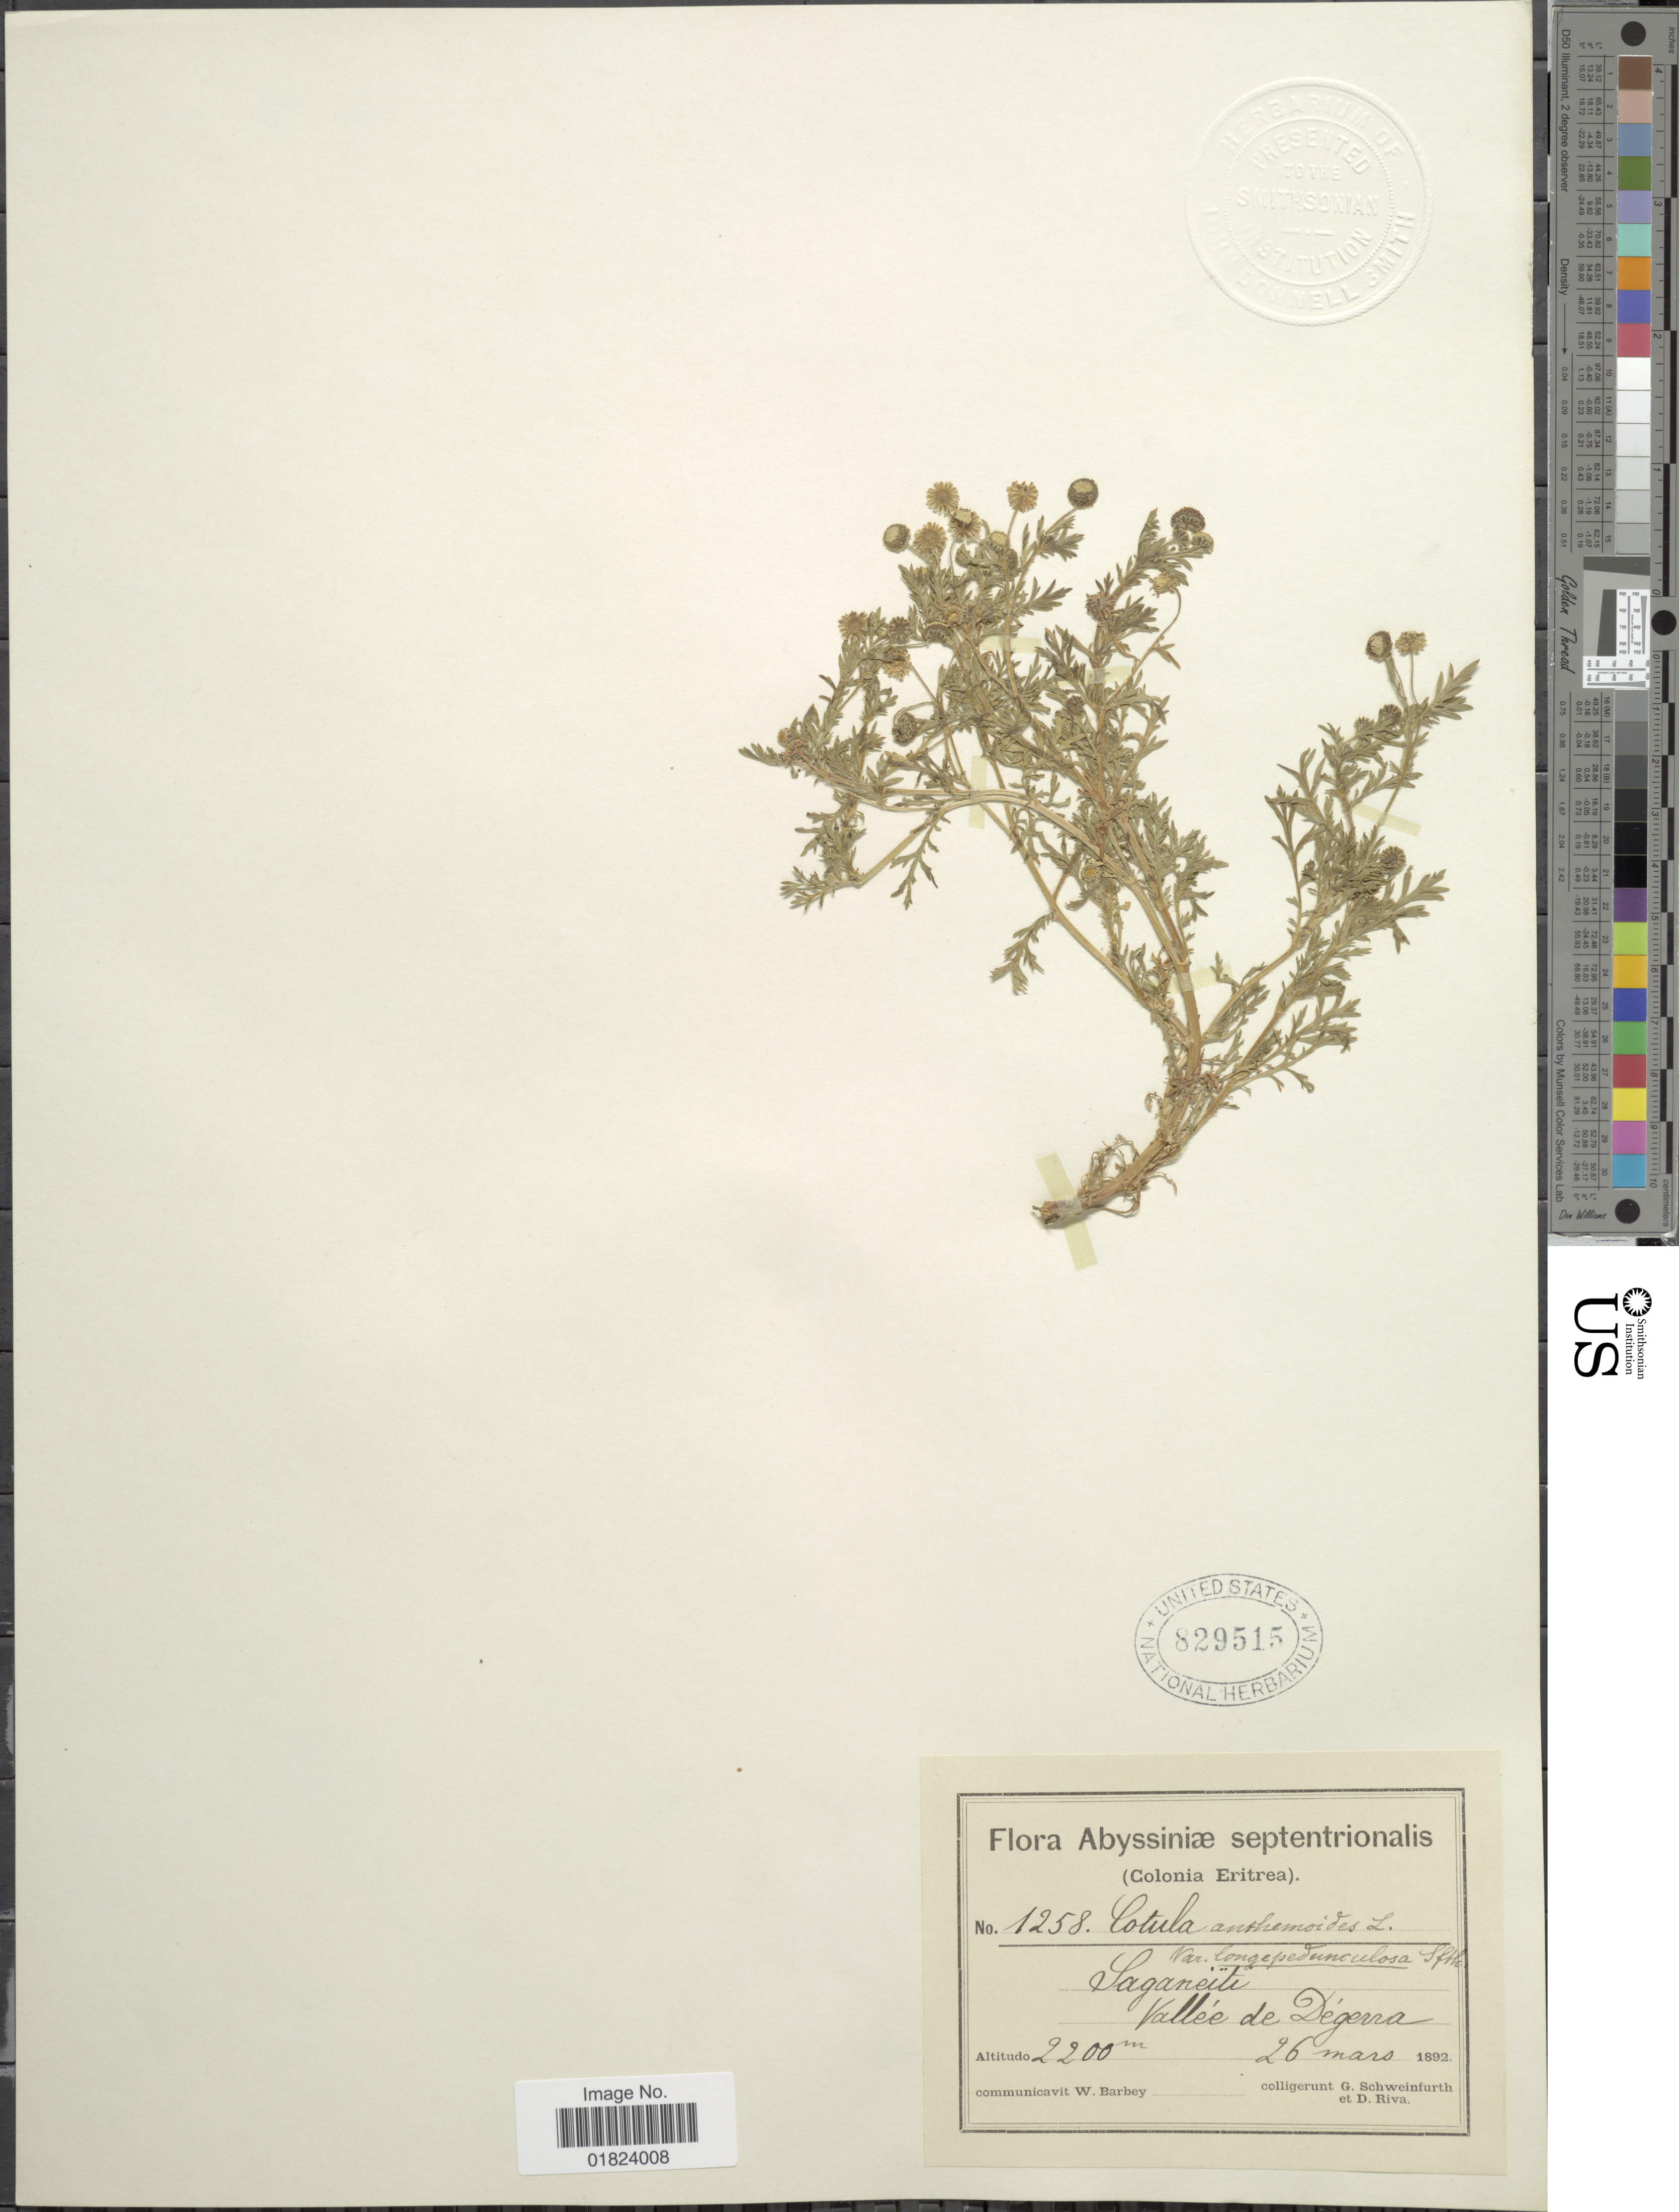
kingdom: Plantae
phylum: Tracheophyta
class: Magnoliopsida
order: Asterales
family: Asteraceae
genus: Cotula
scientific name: Cotula anthemoides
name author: L.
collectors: G. A. Schweinfurth & D. Riva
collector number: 1258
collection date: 1892-03-26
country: Eritrea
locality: Abyssiniae septentrionalis (Colonia Eritrea), Saganeiti, Vallee de Degerra.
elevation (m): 2200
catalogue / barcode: US 829515